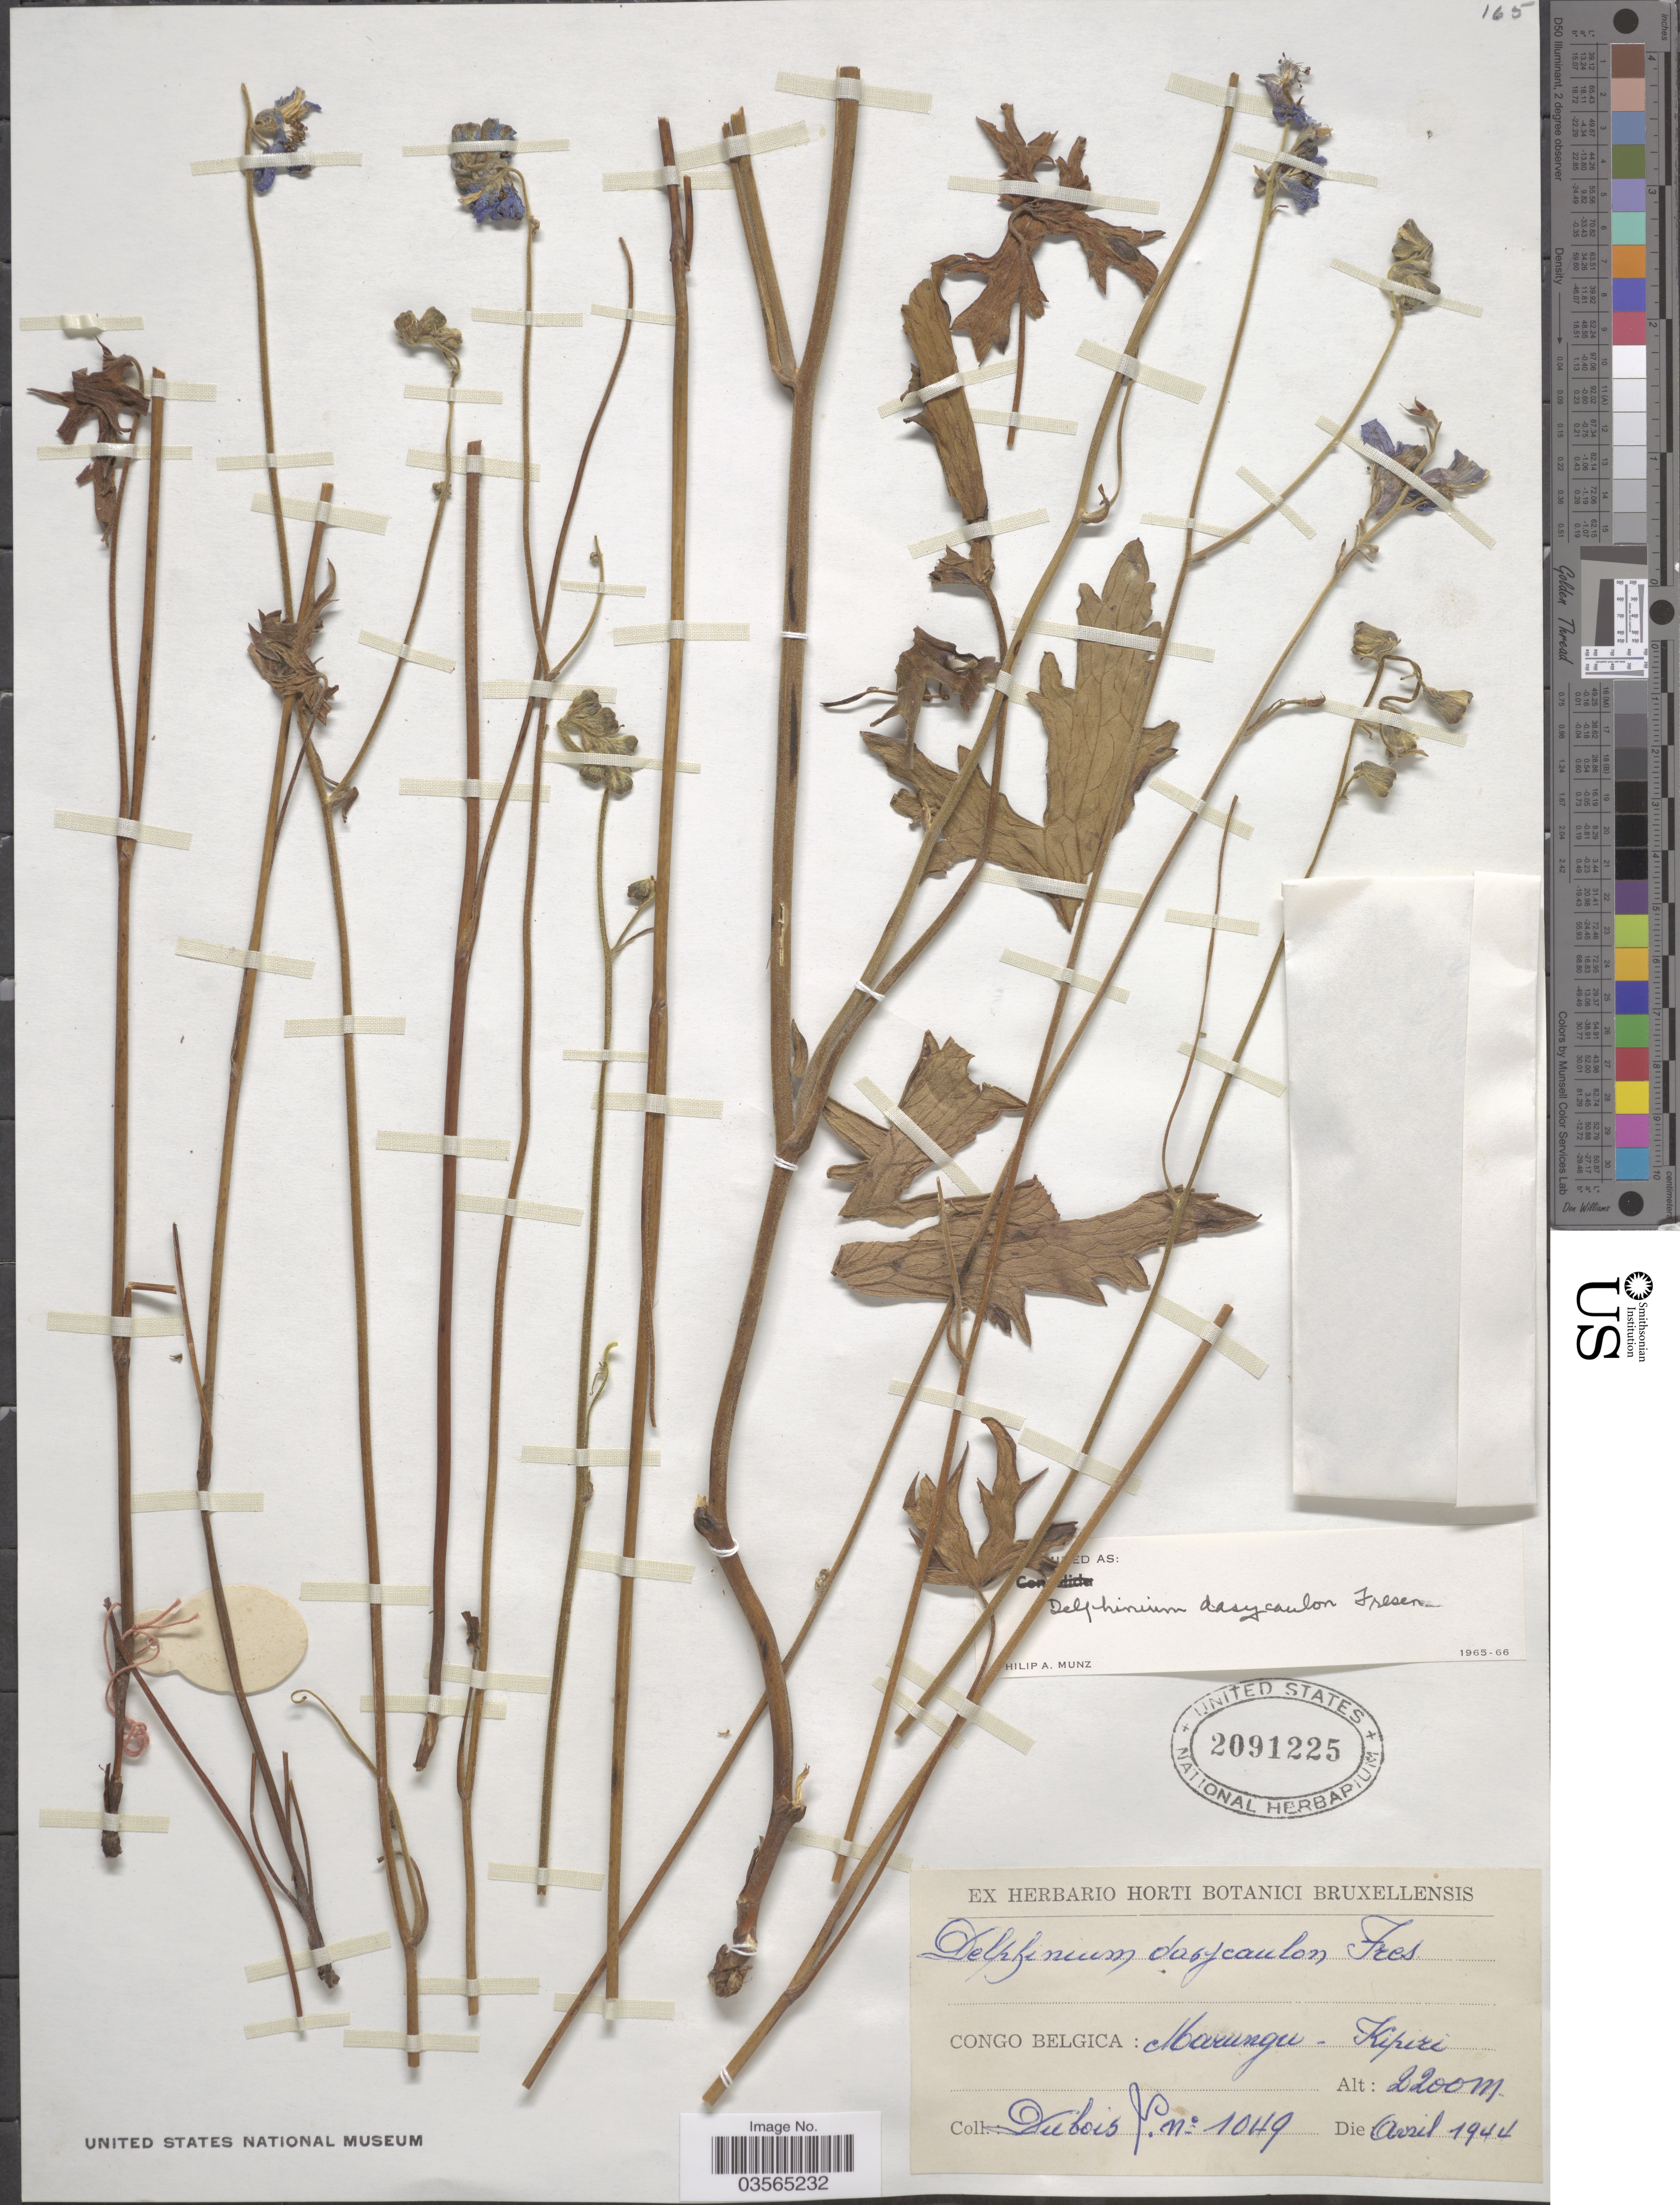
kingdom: Plantae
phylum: Tracheophyta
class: Magnoliopsida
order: Ranunculales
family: Ranunculaceae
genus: Delphinium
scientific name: Delphinium dasycaulon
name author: Fresen.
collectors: J. Dubois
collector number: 1049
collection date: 1944-04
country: Congo, Democratic Republic of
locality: Congo Belgica: Marungu-Kipiri.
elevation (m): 2200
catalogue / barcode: US 2091225